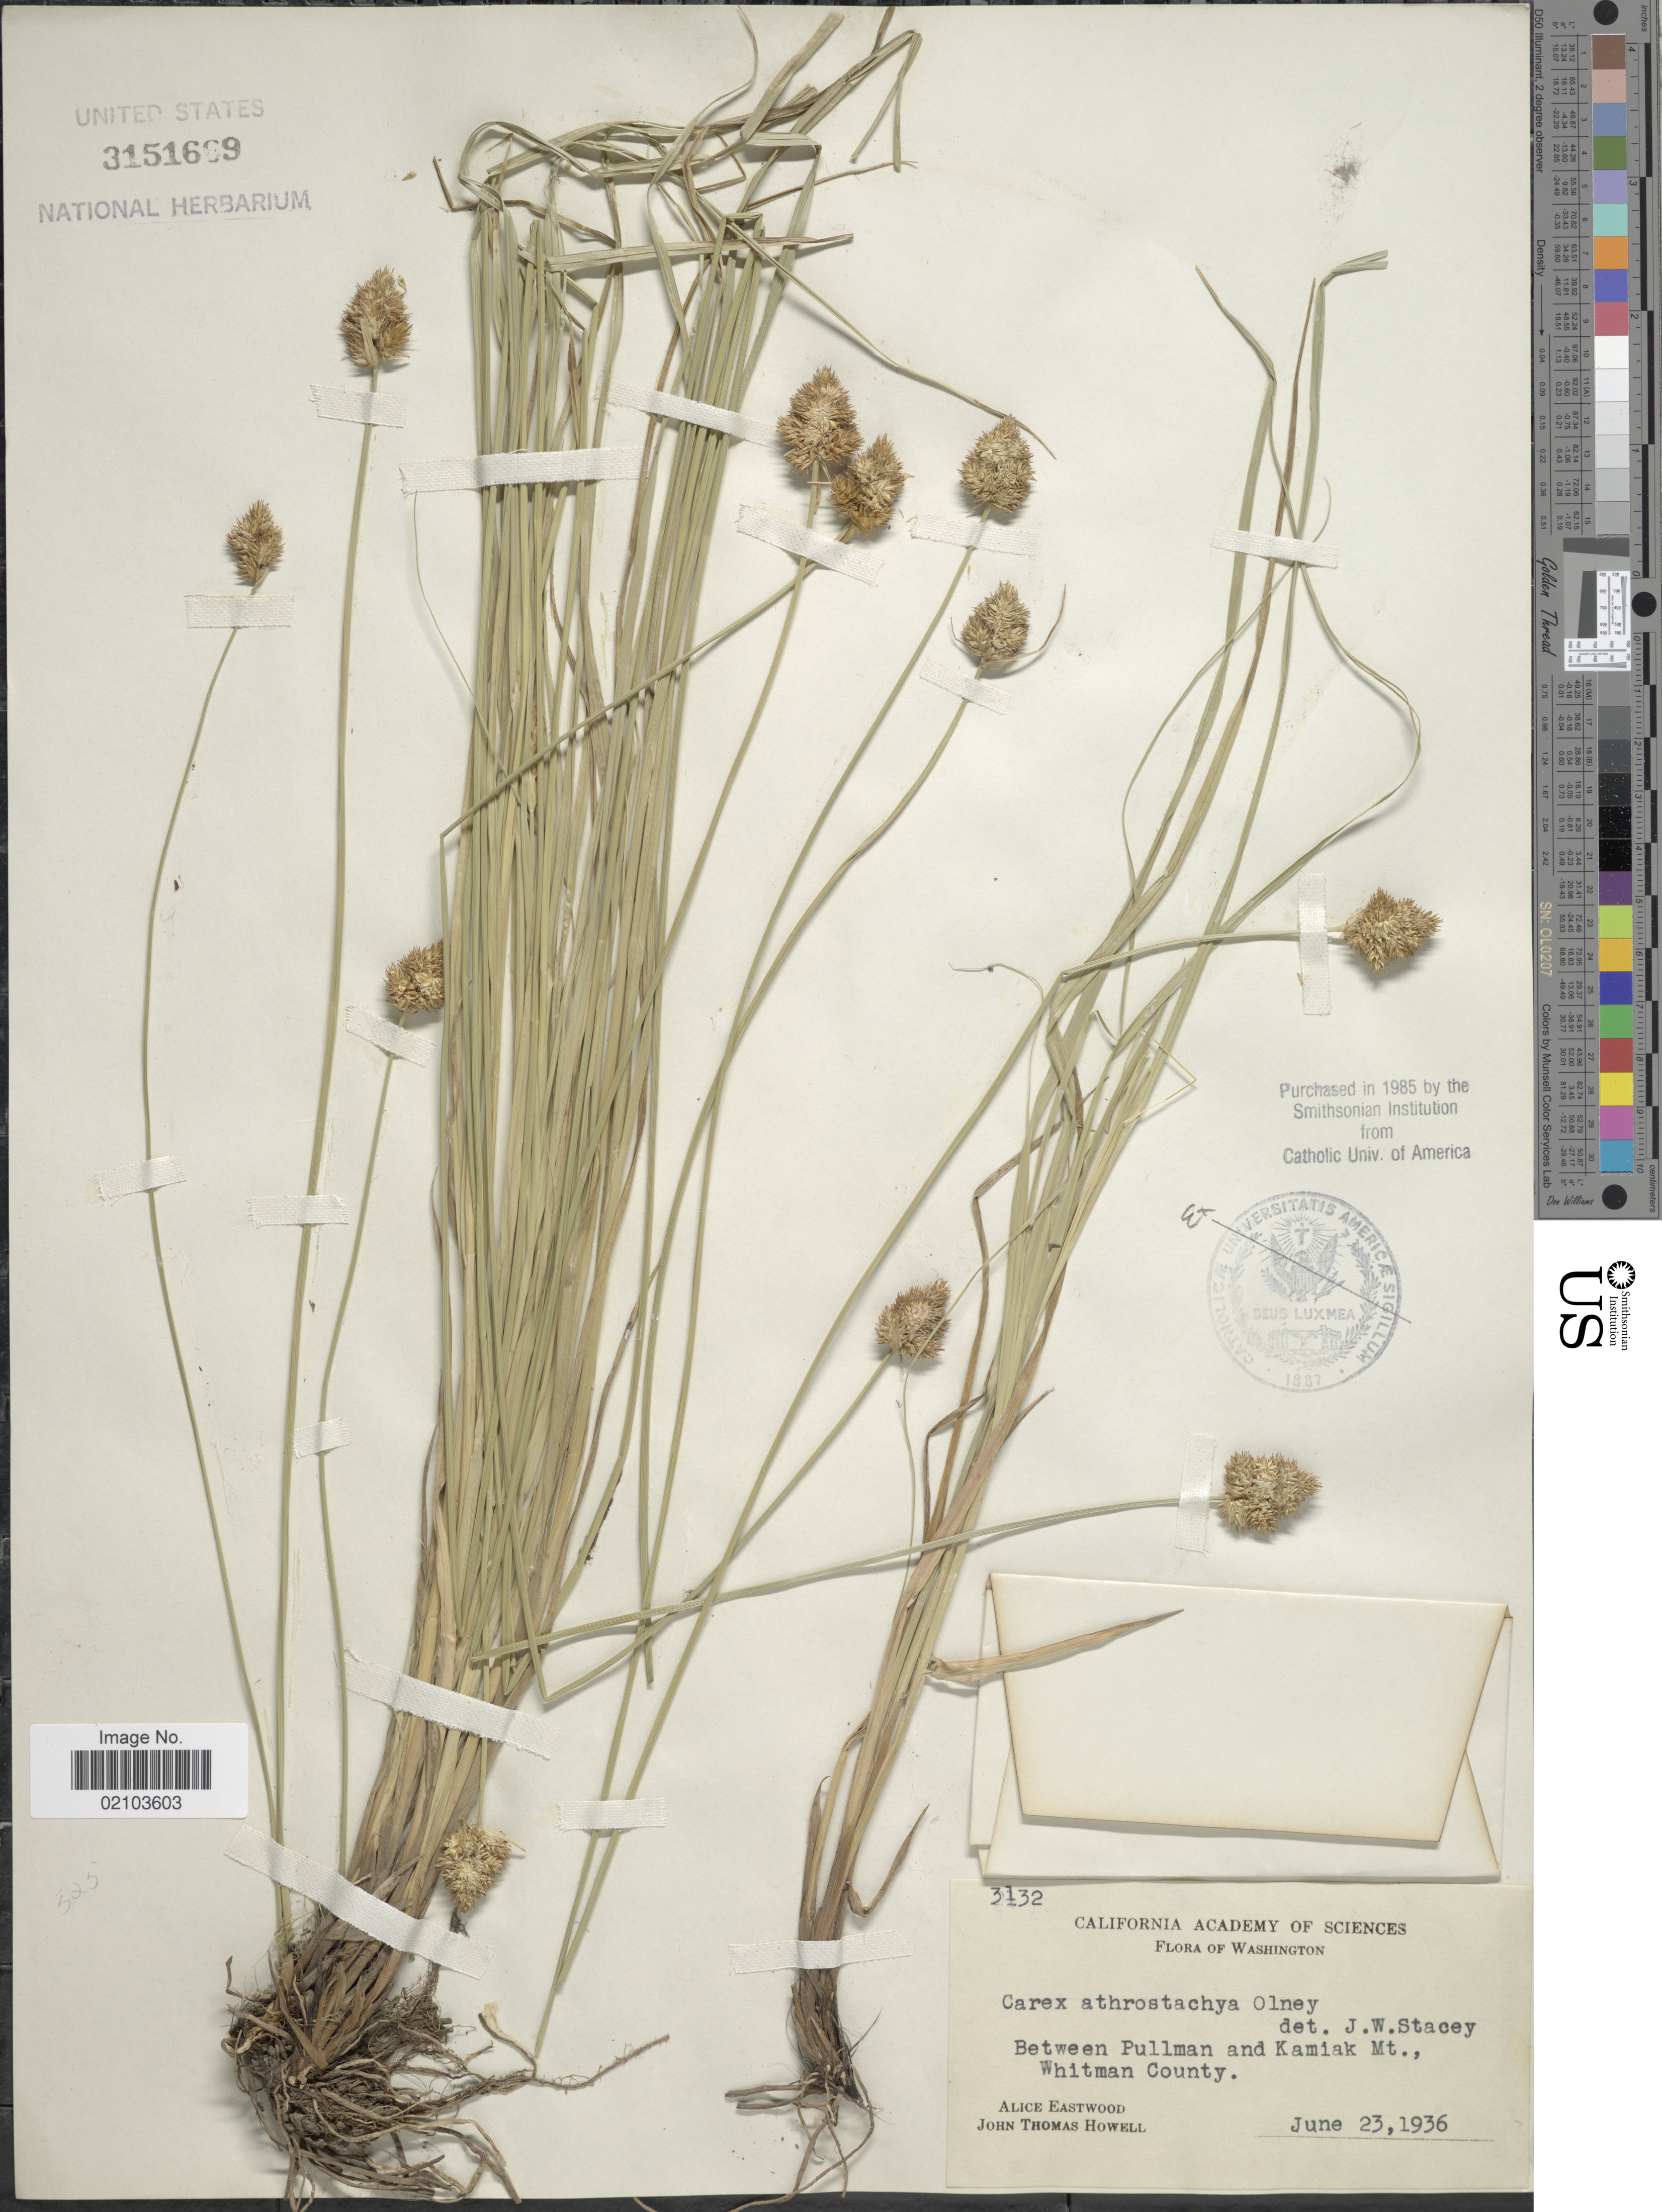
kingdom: Plantae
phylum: Tracheophyta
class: Liliopsida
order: Poales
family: Cyperaceae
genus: Carex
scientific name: Carex athrostachya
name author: Olney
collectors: A. Eastwood & J. T. Howell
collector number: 3132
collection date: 1936-06-23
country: United States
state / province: Washington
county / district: Whitman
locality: Between Pullman and Kamiak Mt., Whitman County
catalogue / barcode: US 3151669